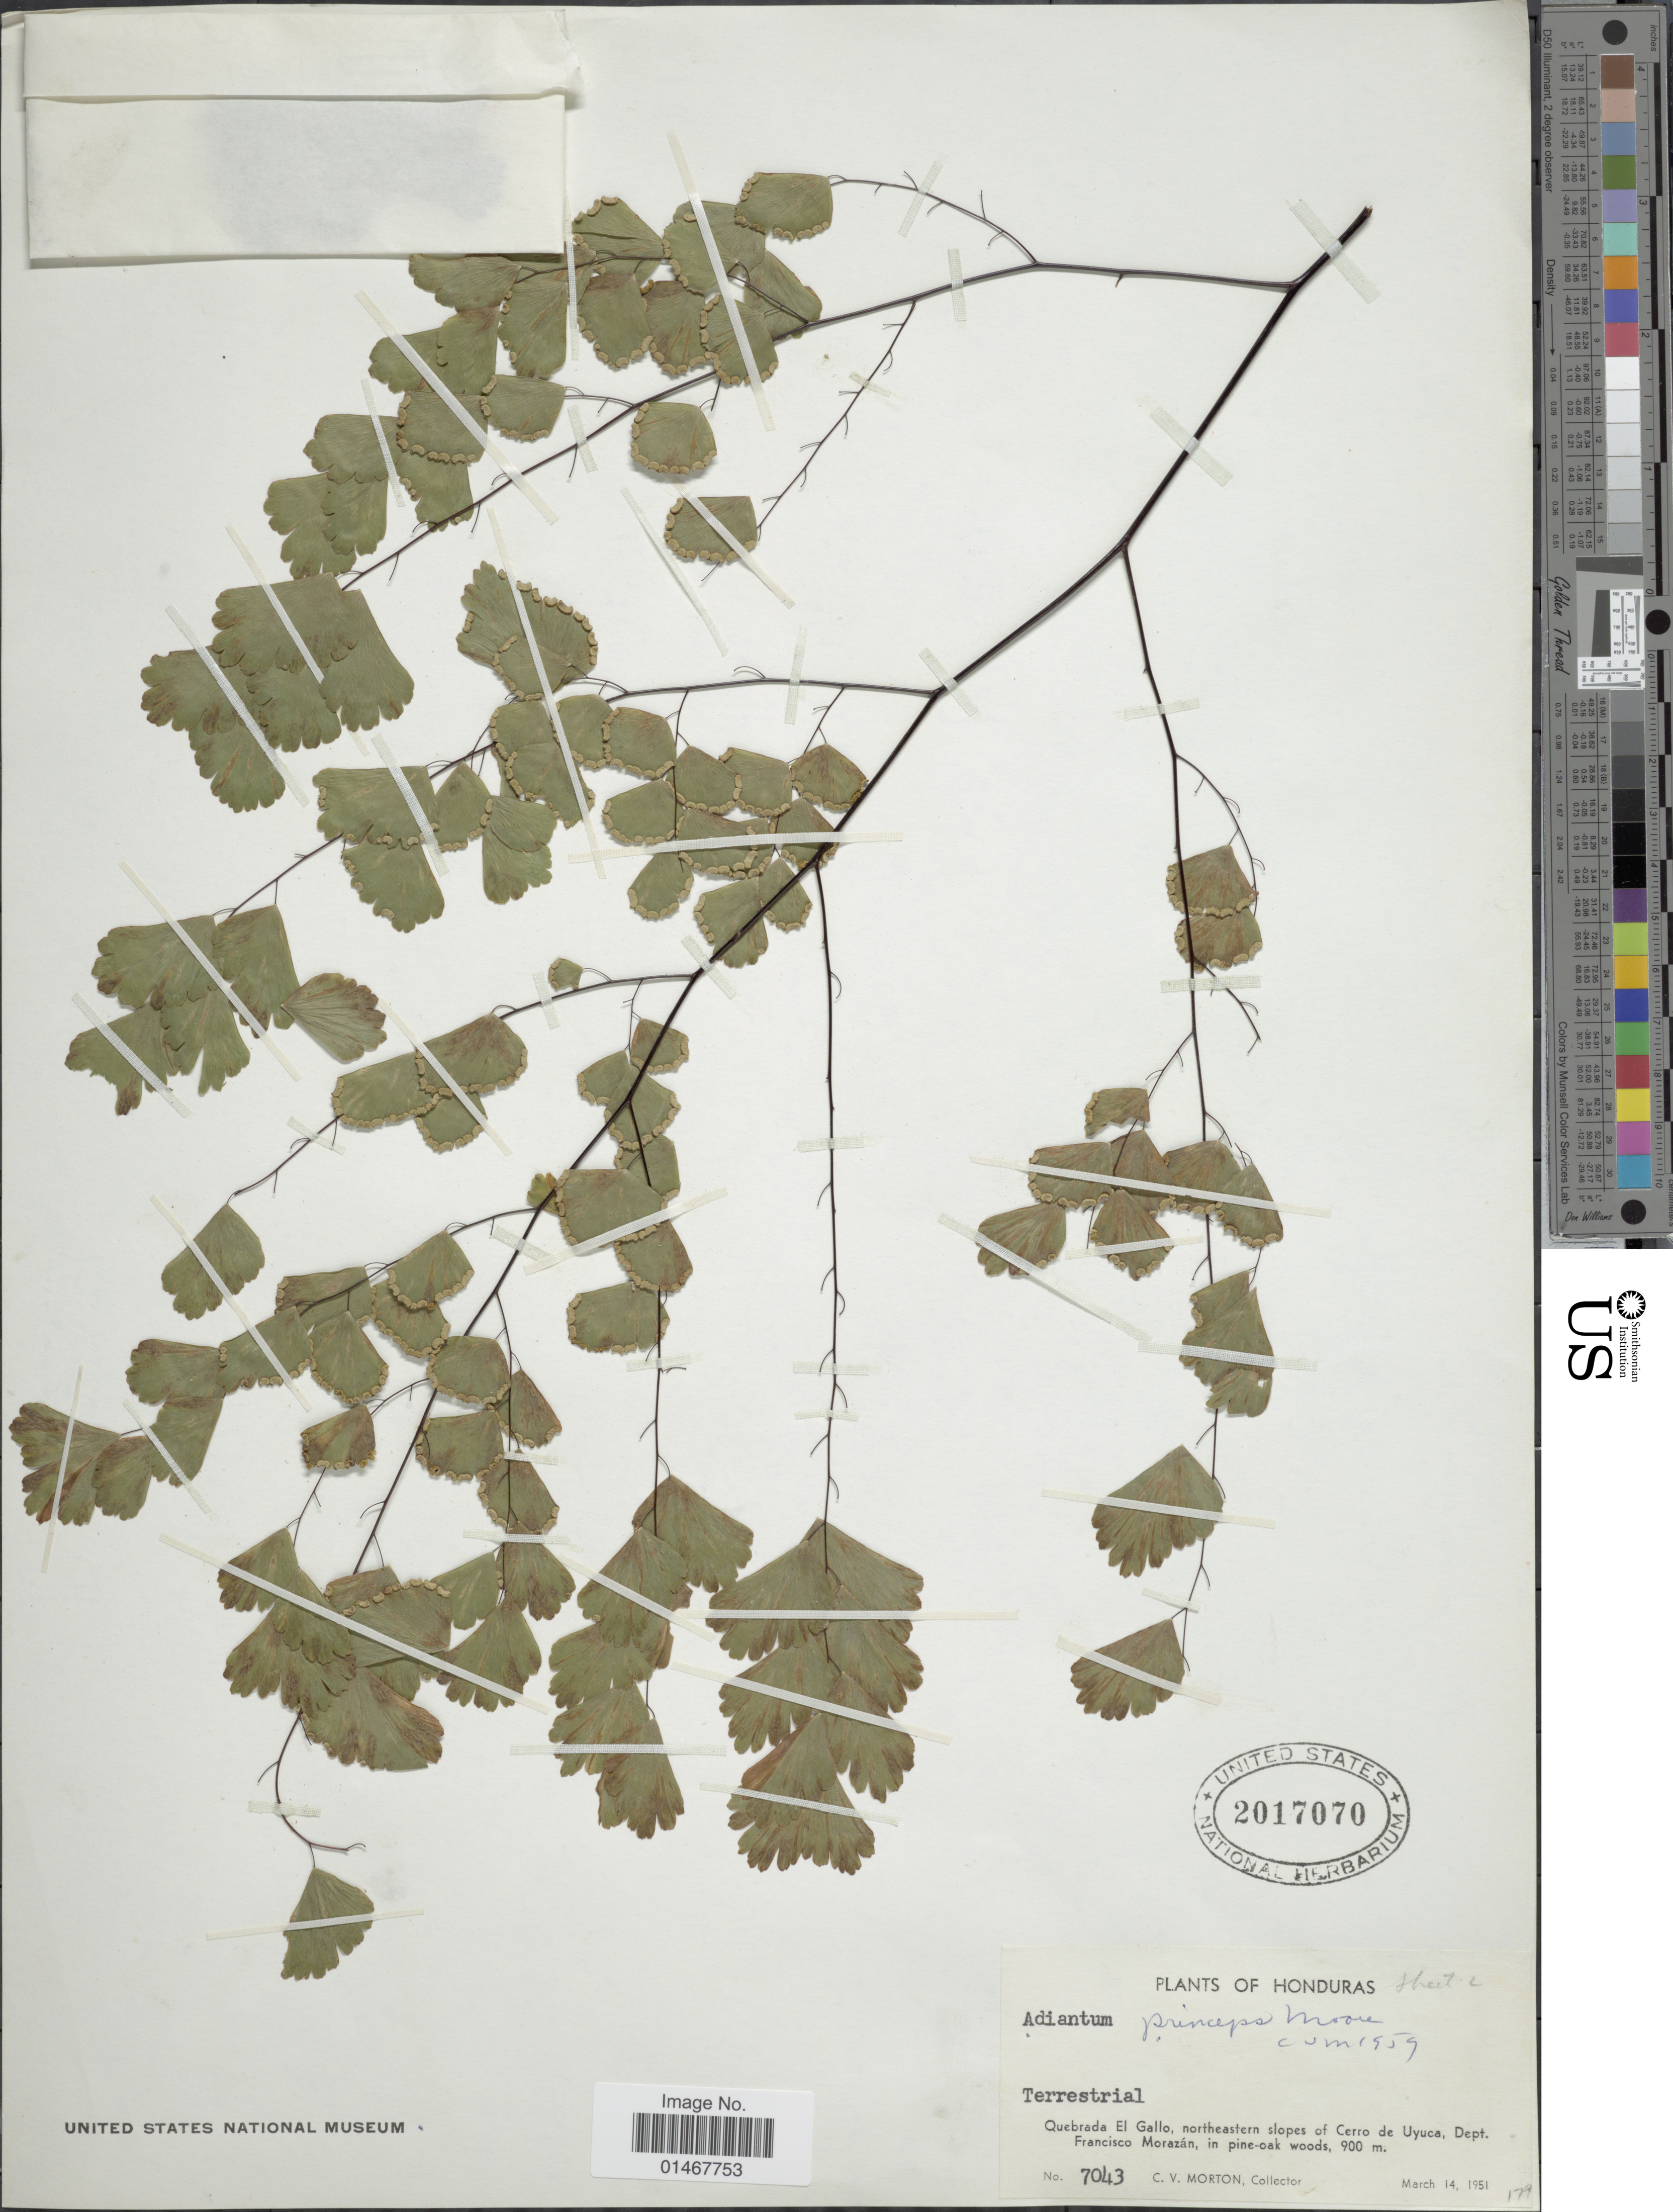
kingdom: Plantae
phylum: Tracheophyta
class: Polypodiopsida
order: Polypodiales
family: Pteridaceae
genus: Adiantum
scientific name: Adiantum princeps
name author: T. Moore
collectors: C. V. Morton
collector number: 7043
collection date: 1951-03-14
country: Honduras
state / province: Fco. Morazán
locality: Quebrada El Gallo, northeast slopes of Cerro de Uyuca, Dept. Francisco Morazán, in pine-oak woods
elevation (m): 900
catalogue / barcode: US 2017070